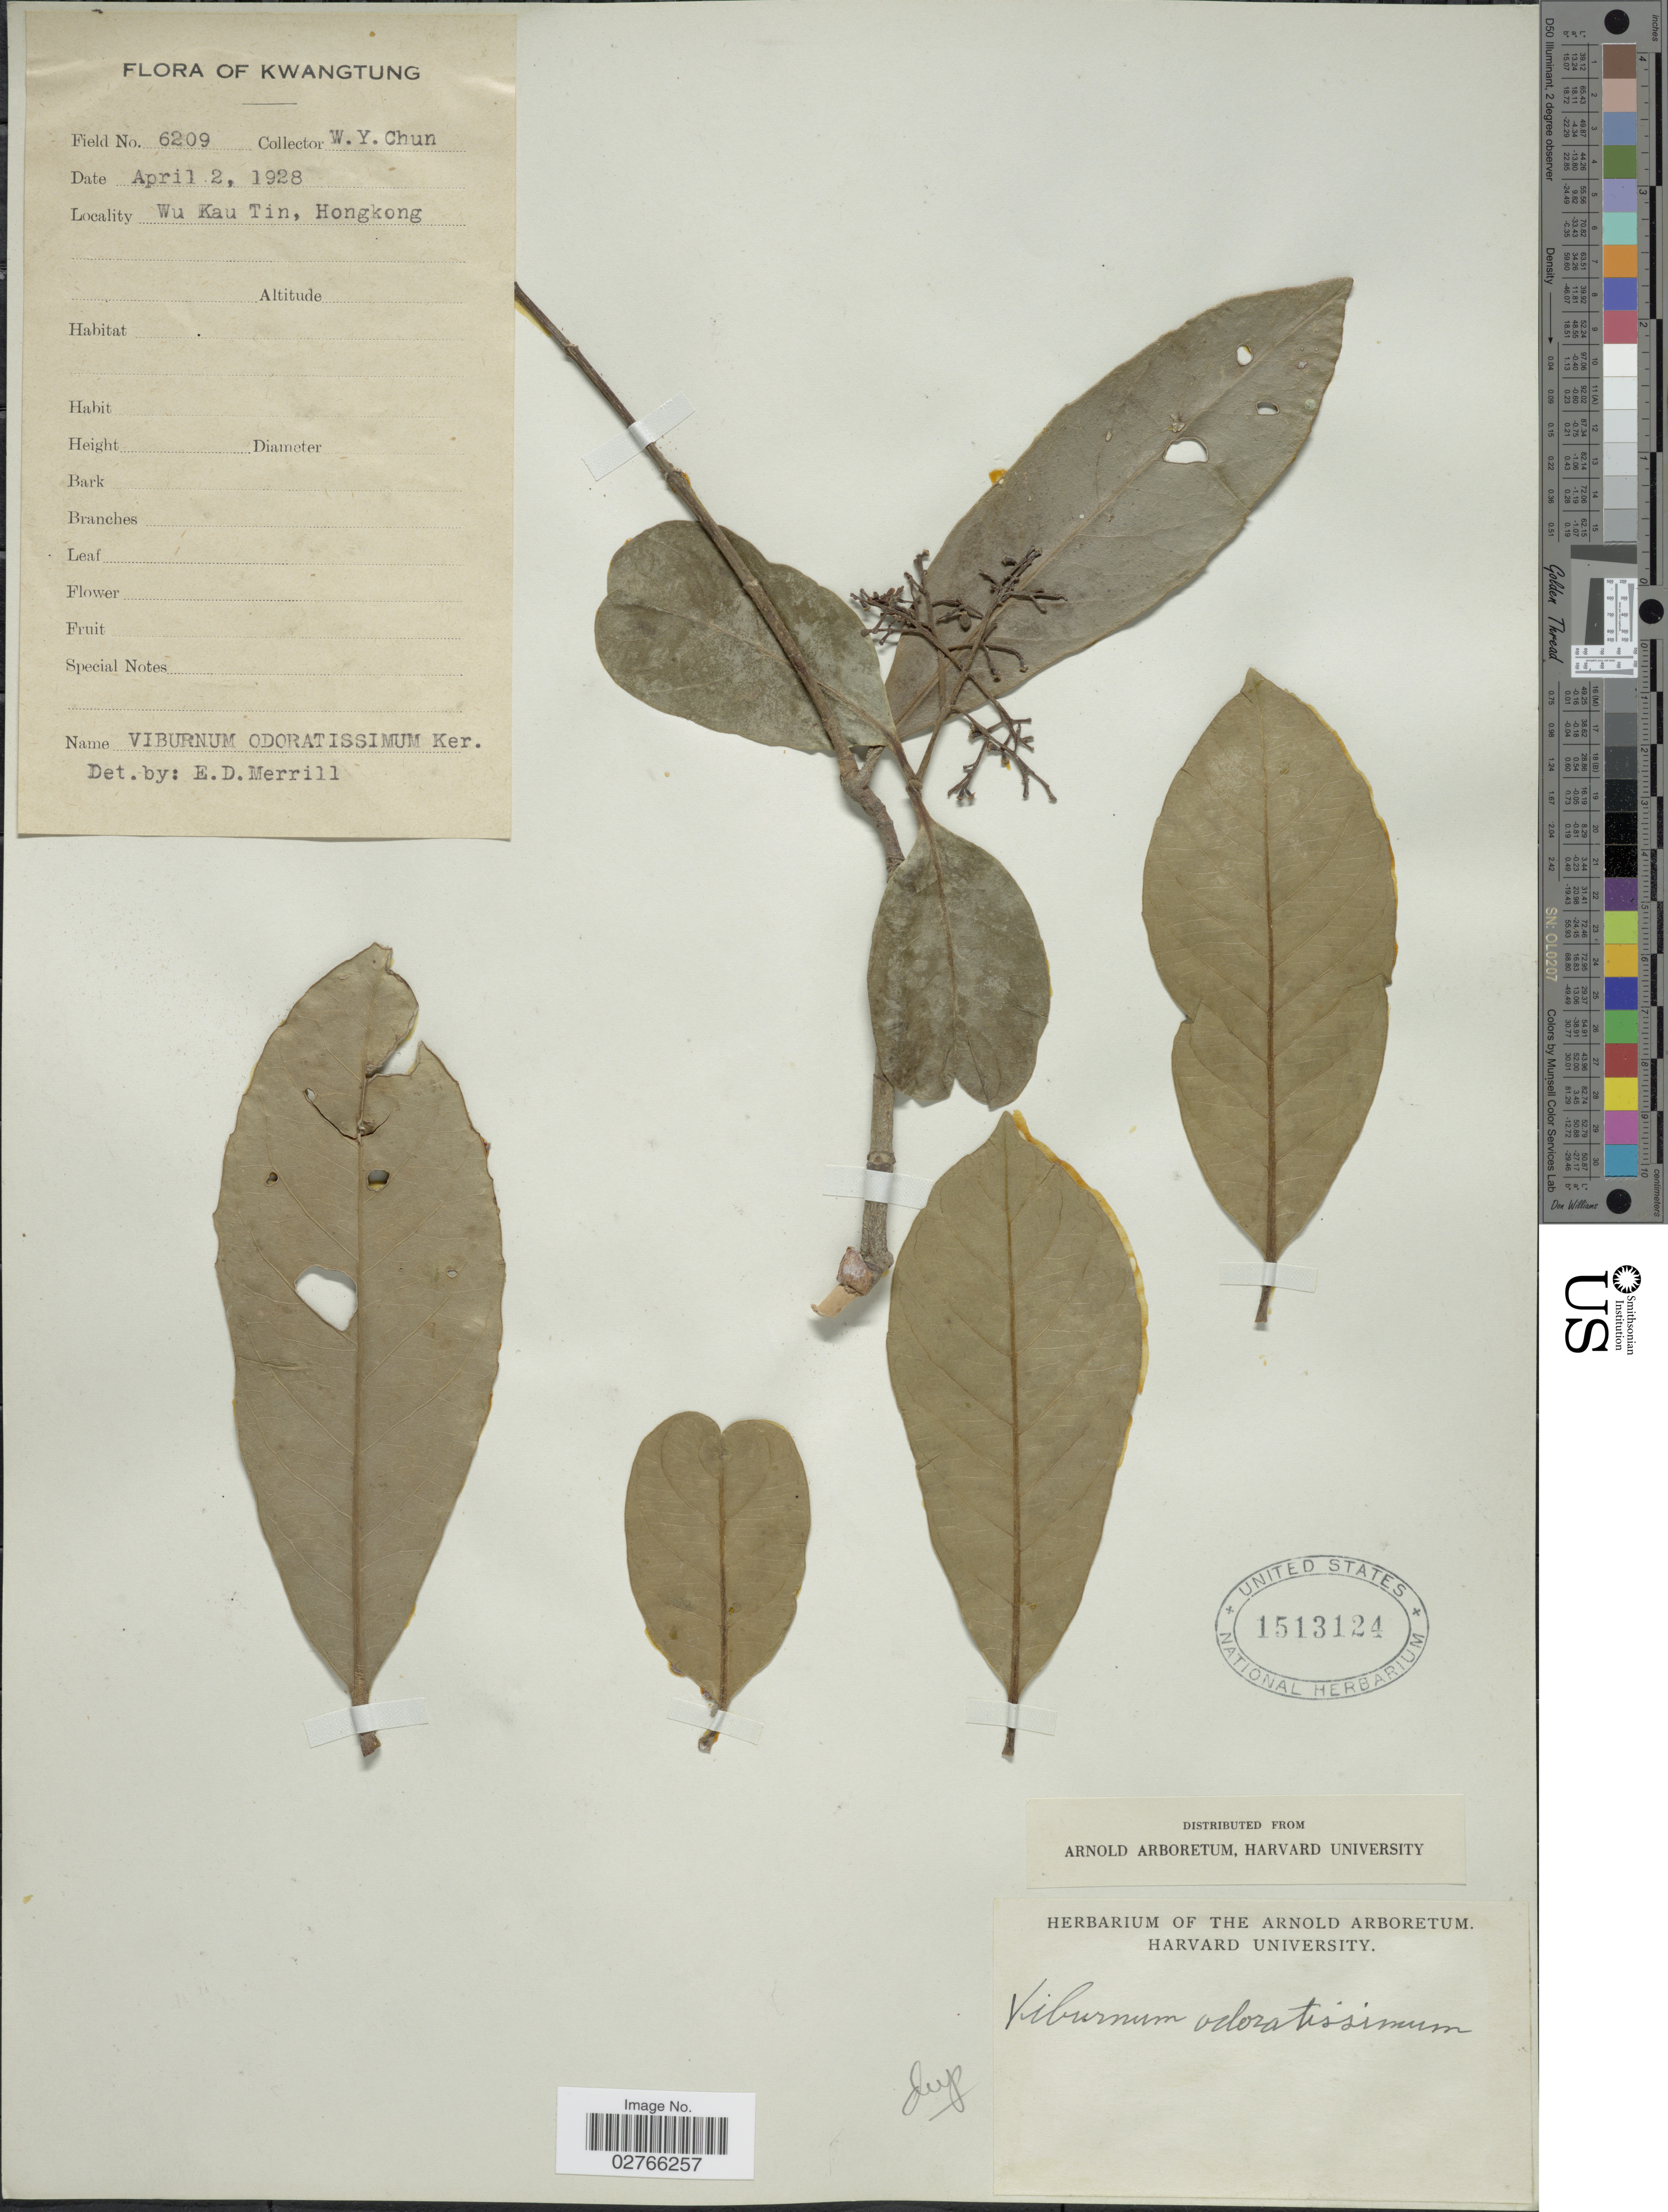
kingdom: Plantae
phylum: Tracheophyta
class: Magnoliopsida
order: Dipsacales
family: Viburnaceae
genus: Viburnum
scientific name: Viburnum odoratissimum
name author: Ker Gawl.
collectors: W. Y. Chun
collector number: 6209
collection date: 1928-04-02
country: China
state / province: Hong Kong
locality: Wu Kau Tin.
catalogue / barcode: US 1513124